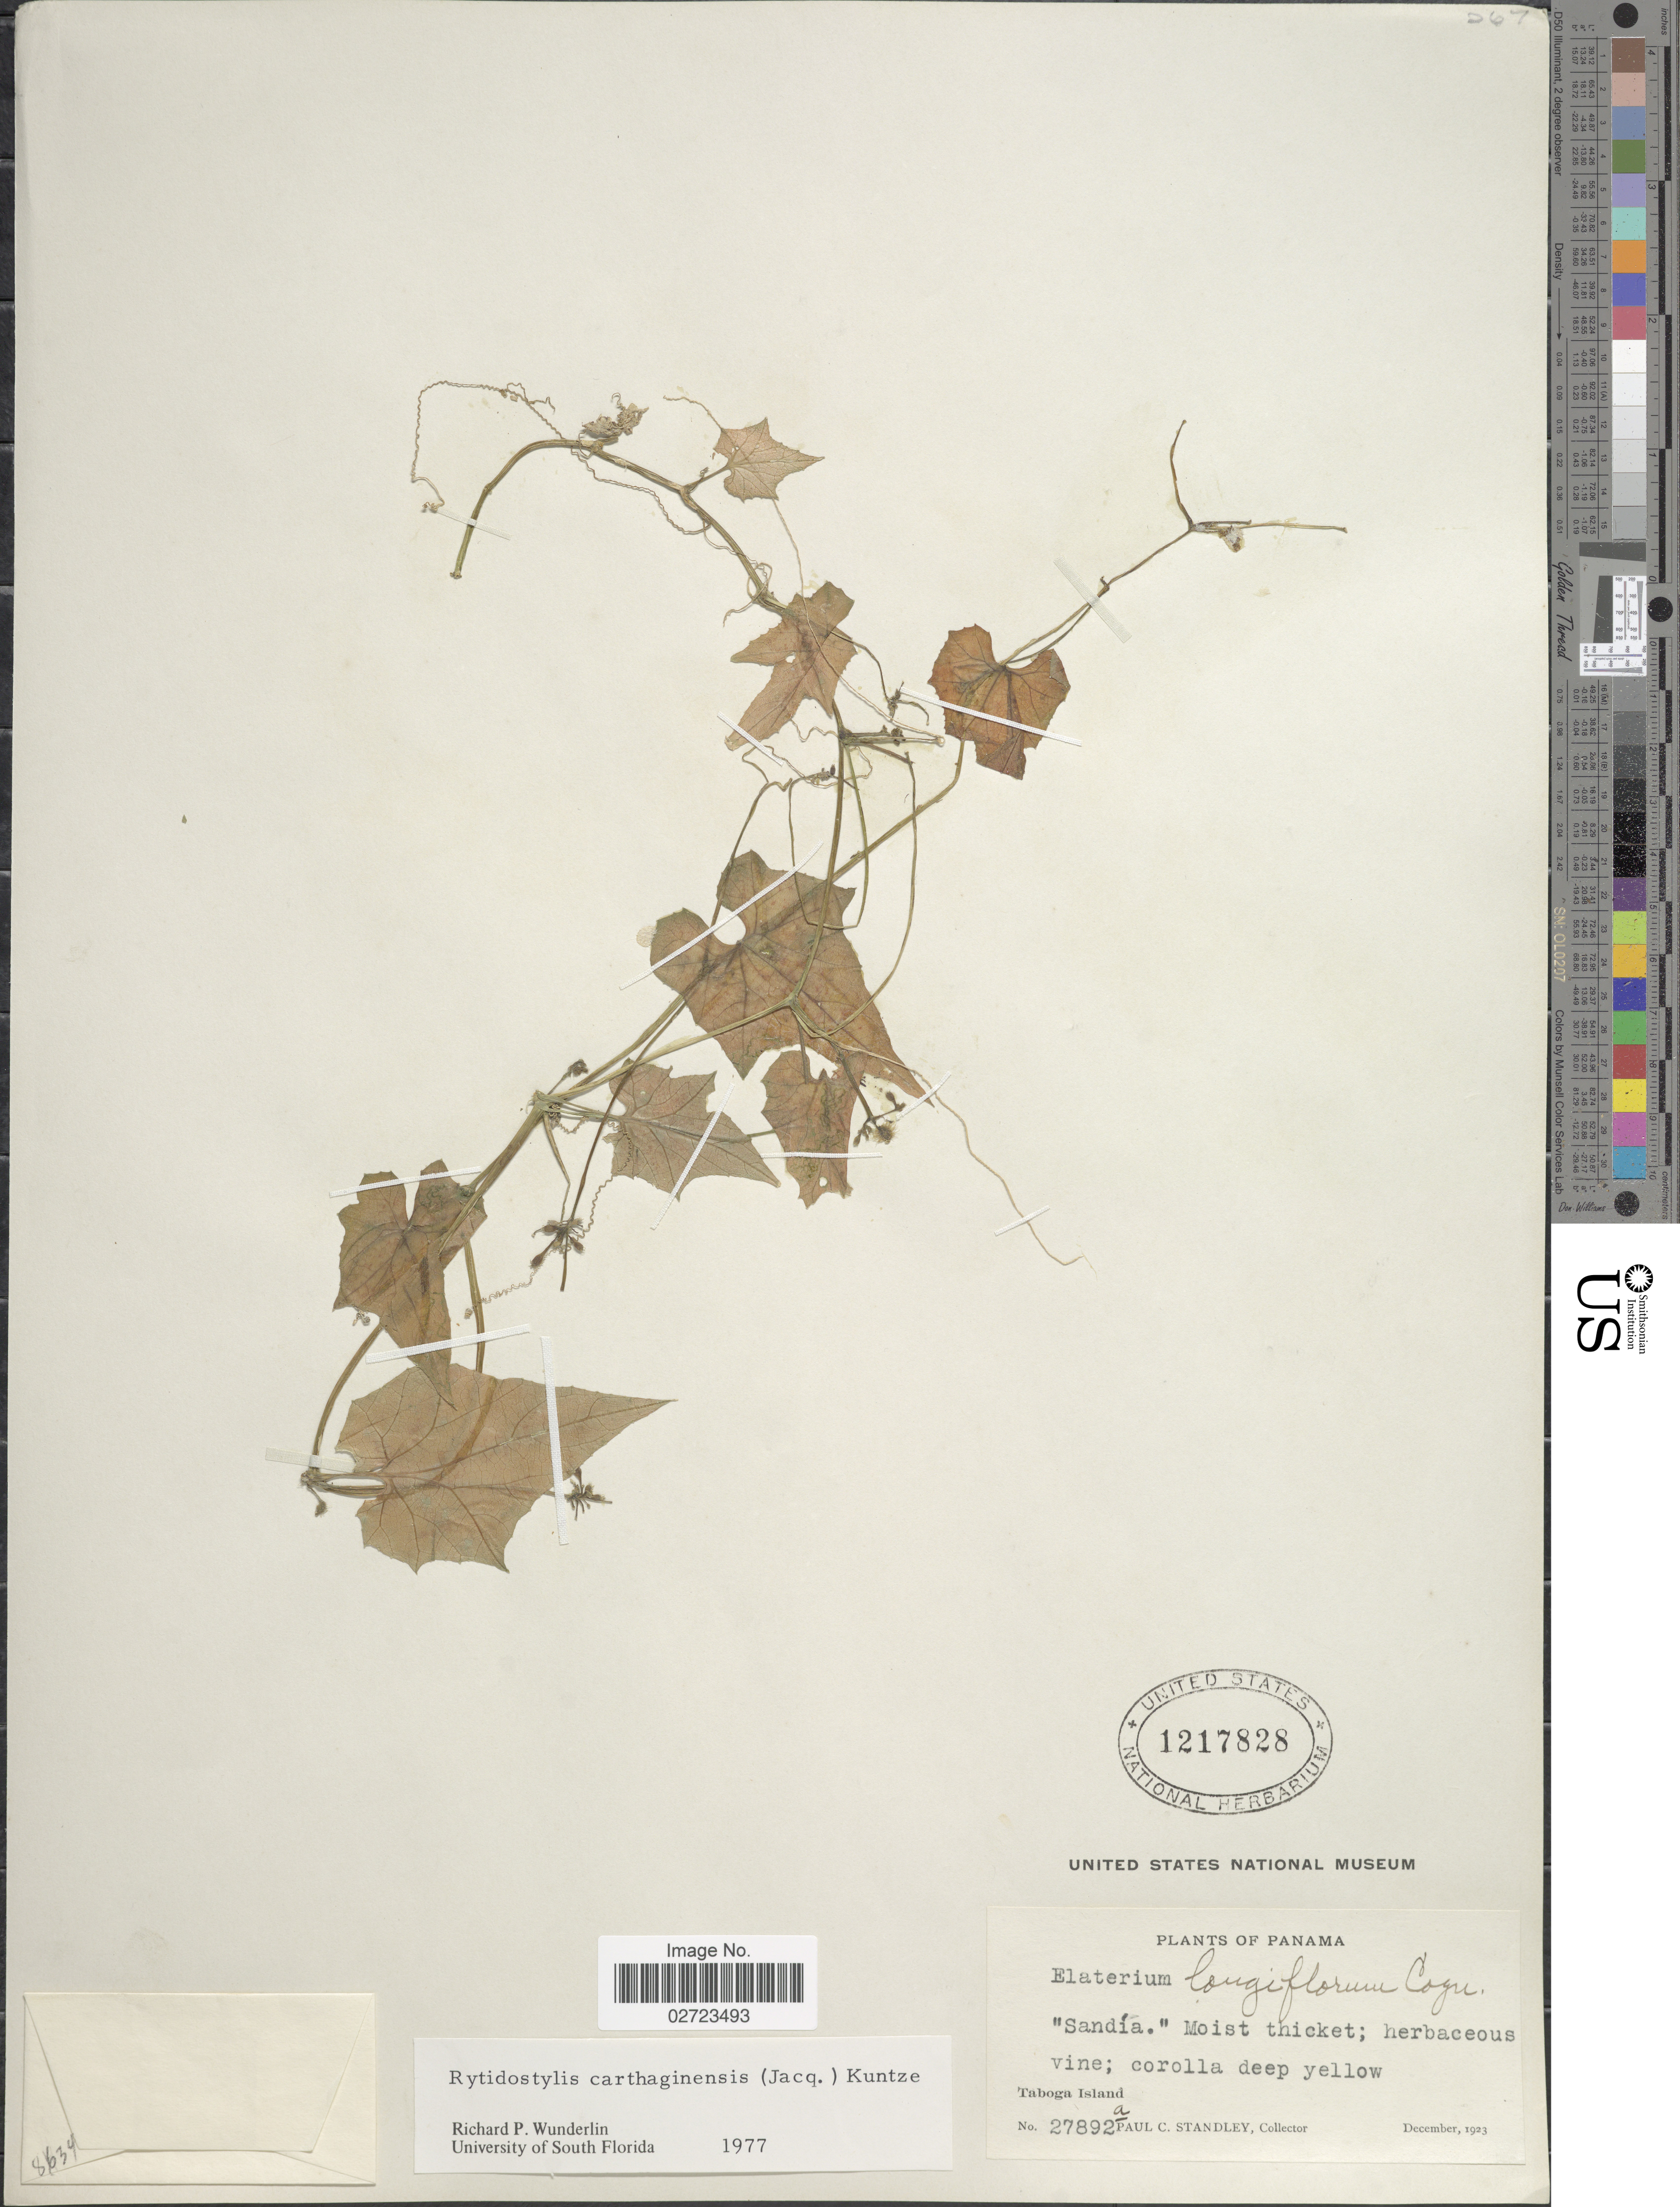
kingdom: Plantae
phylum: Tracheophyta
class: Magnoliopsida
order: Cucurbitales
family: Cucurbitaceae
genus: Cyclanthera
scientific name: Cyclanthera carthagenensis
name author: (Jacq.) H. Schaef. & S.S. Renner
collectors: P. C. Standley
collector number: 27892a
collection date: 1923-12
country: Panama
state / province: Panamá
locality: Taboga Island.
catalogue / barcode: US 1217828